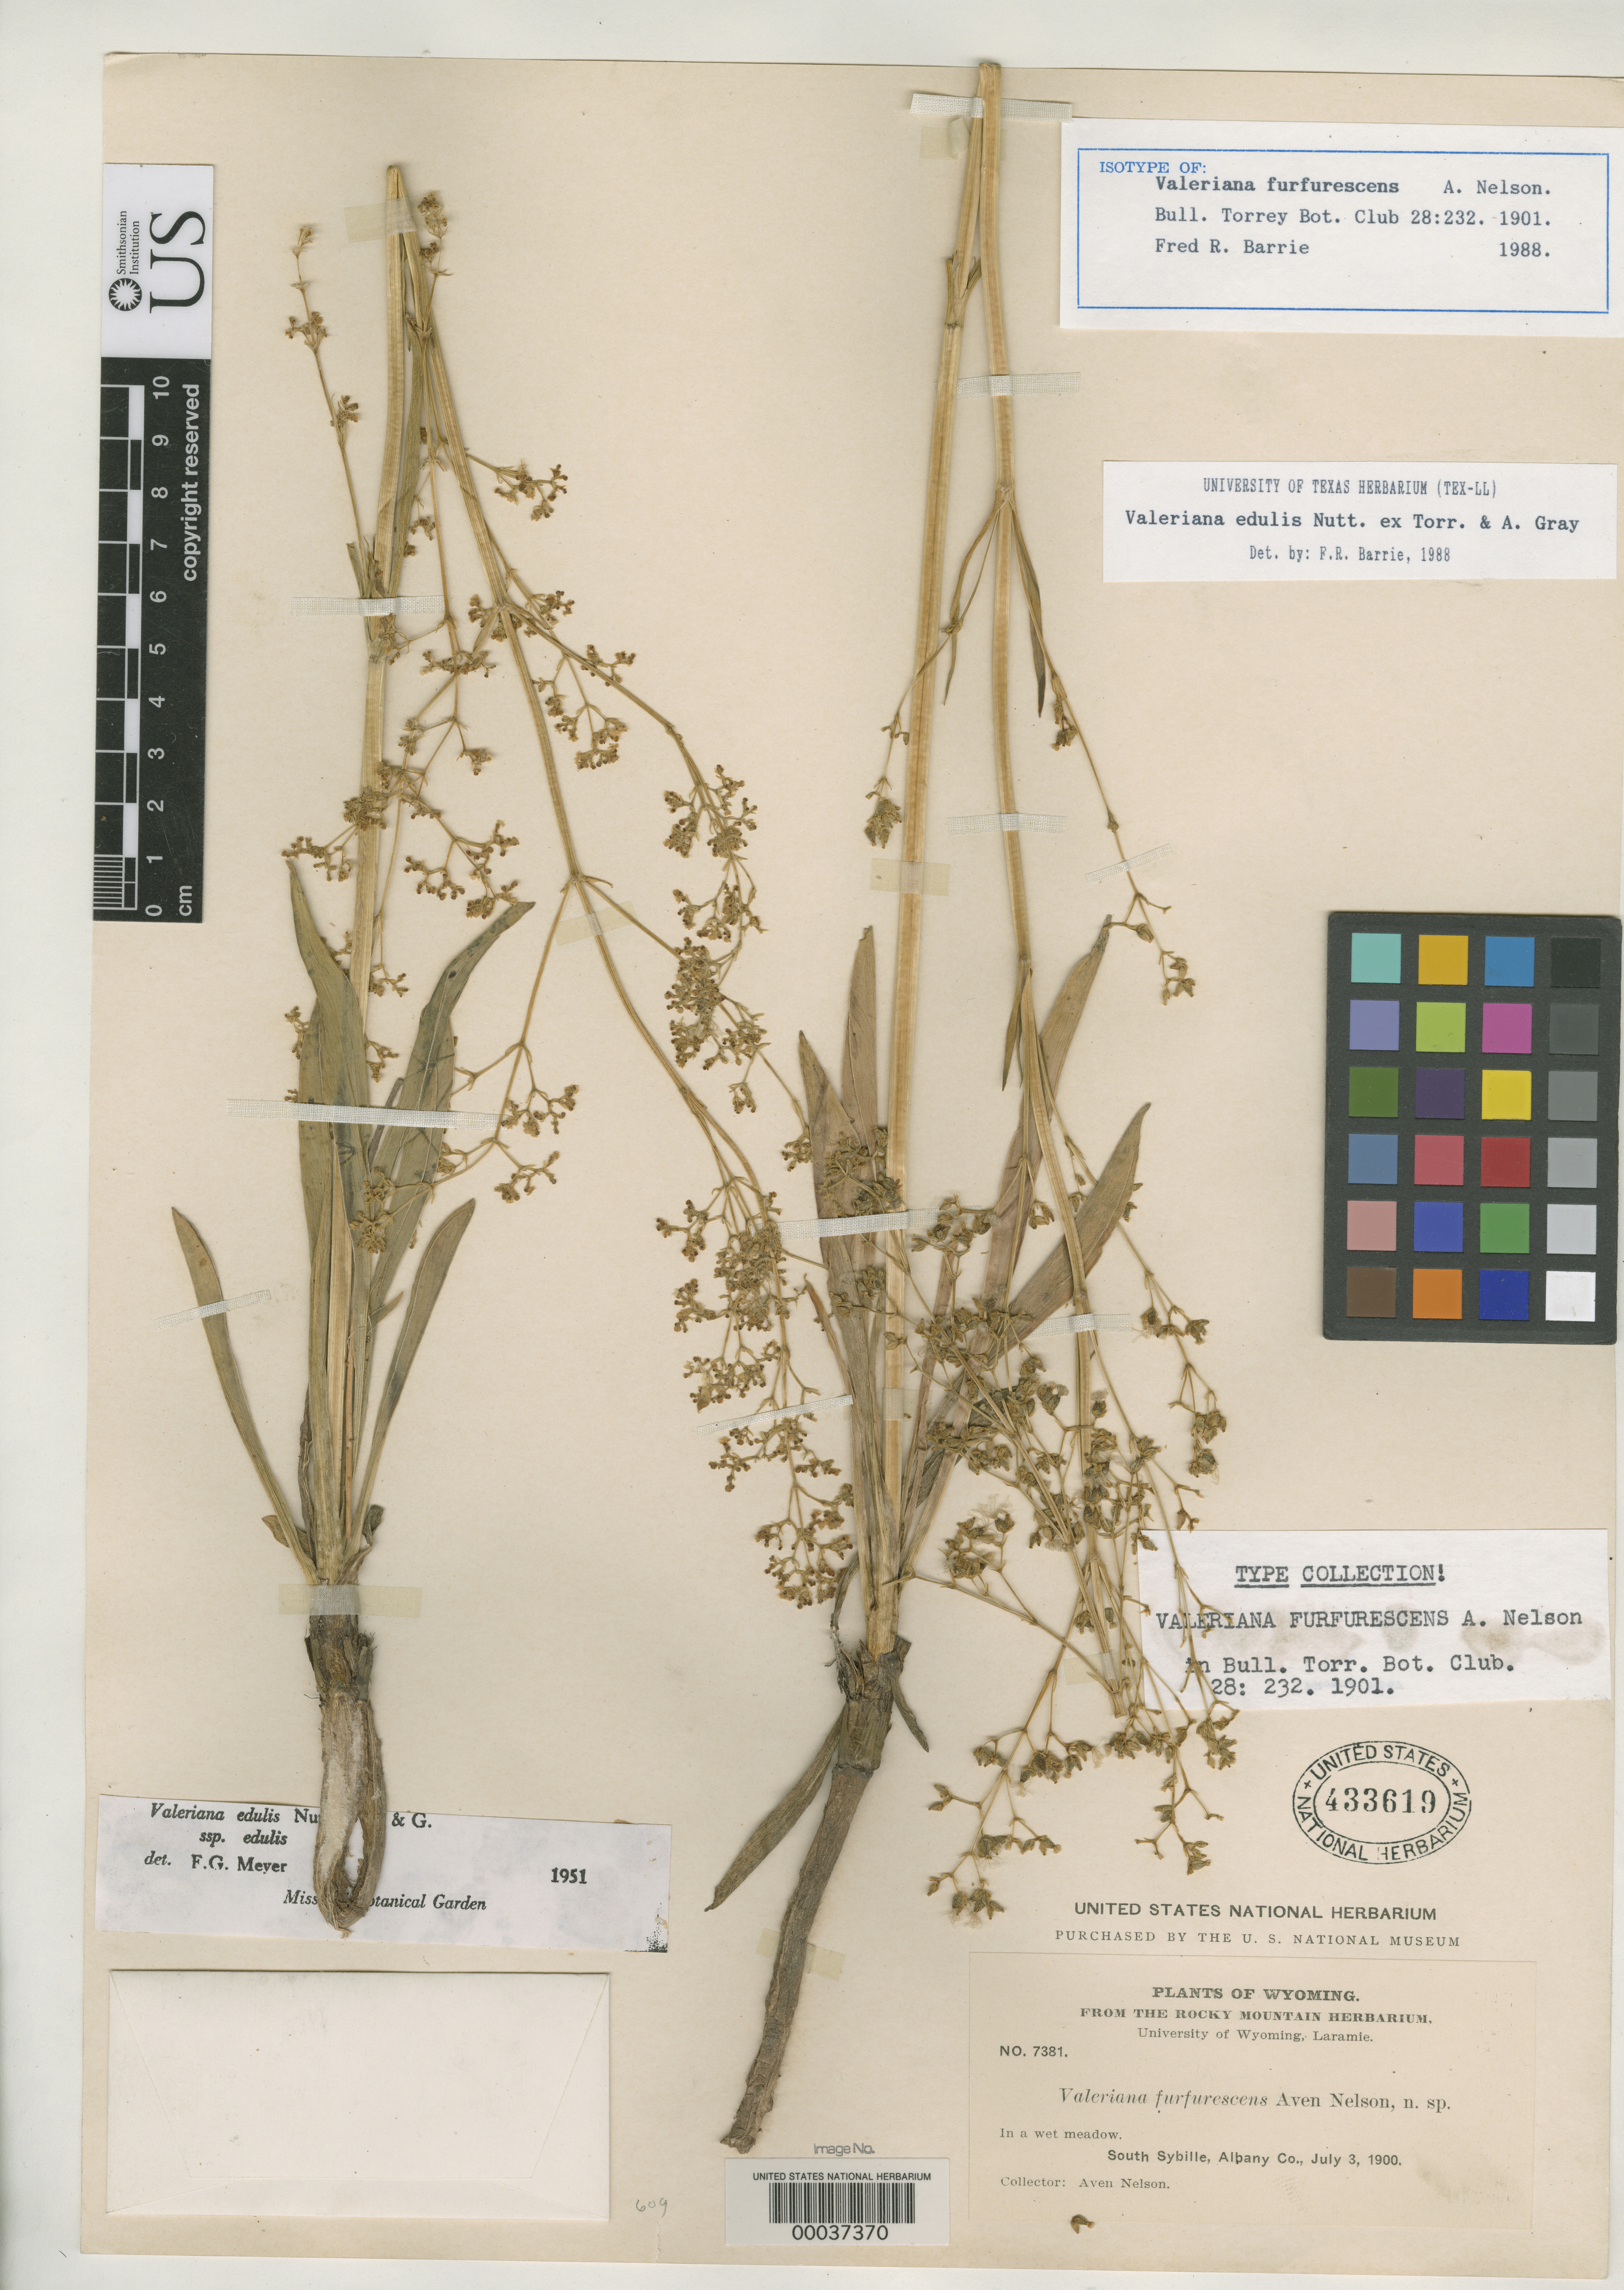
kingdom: Plantae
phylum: Tracheophyta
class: Magnoliopsida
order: Dipsacales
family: Caprifoliaceae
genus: Valeriana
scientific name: Valeriana furfurescens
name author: A. Nelson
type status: Isotype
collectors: A. Nelson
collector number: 7381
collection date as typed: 03 Jul 1900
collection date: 1900-07-03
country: United States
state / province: Wyoming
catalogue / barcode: US 433619